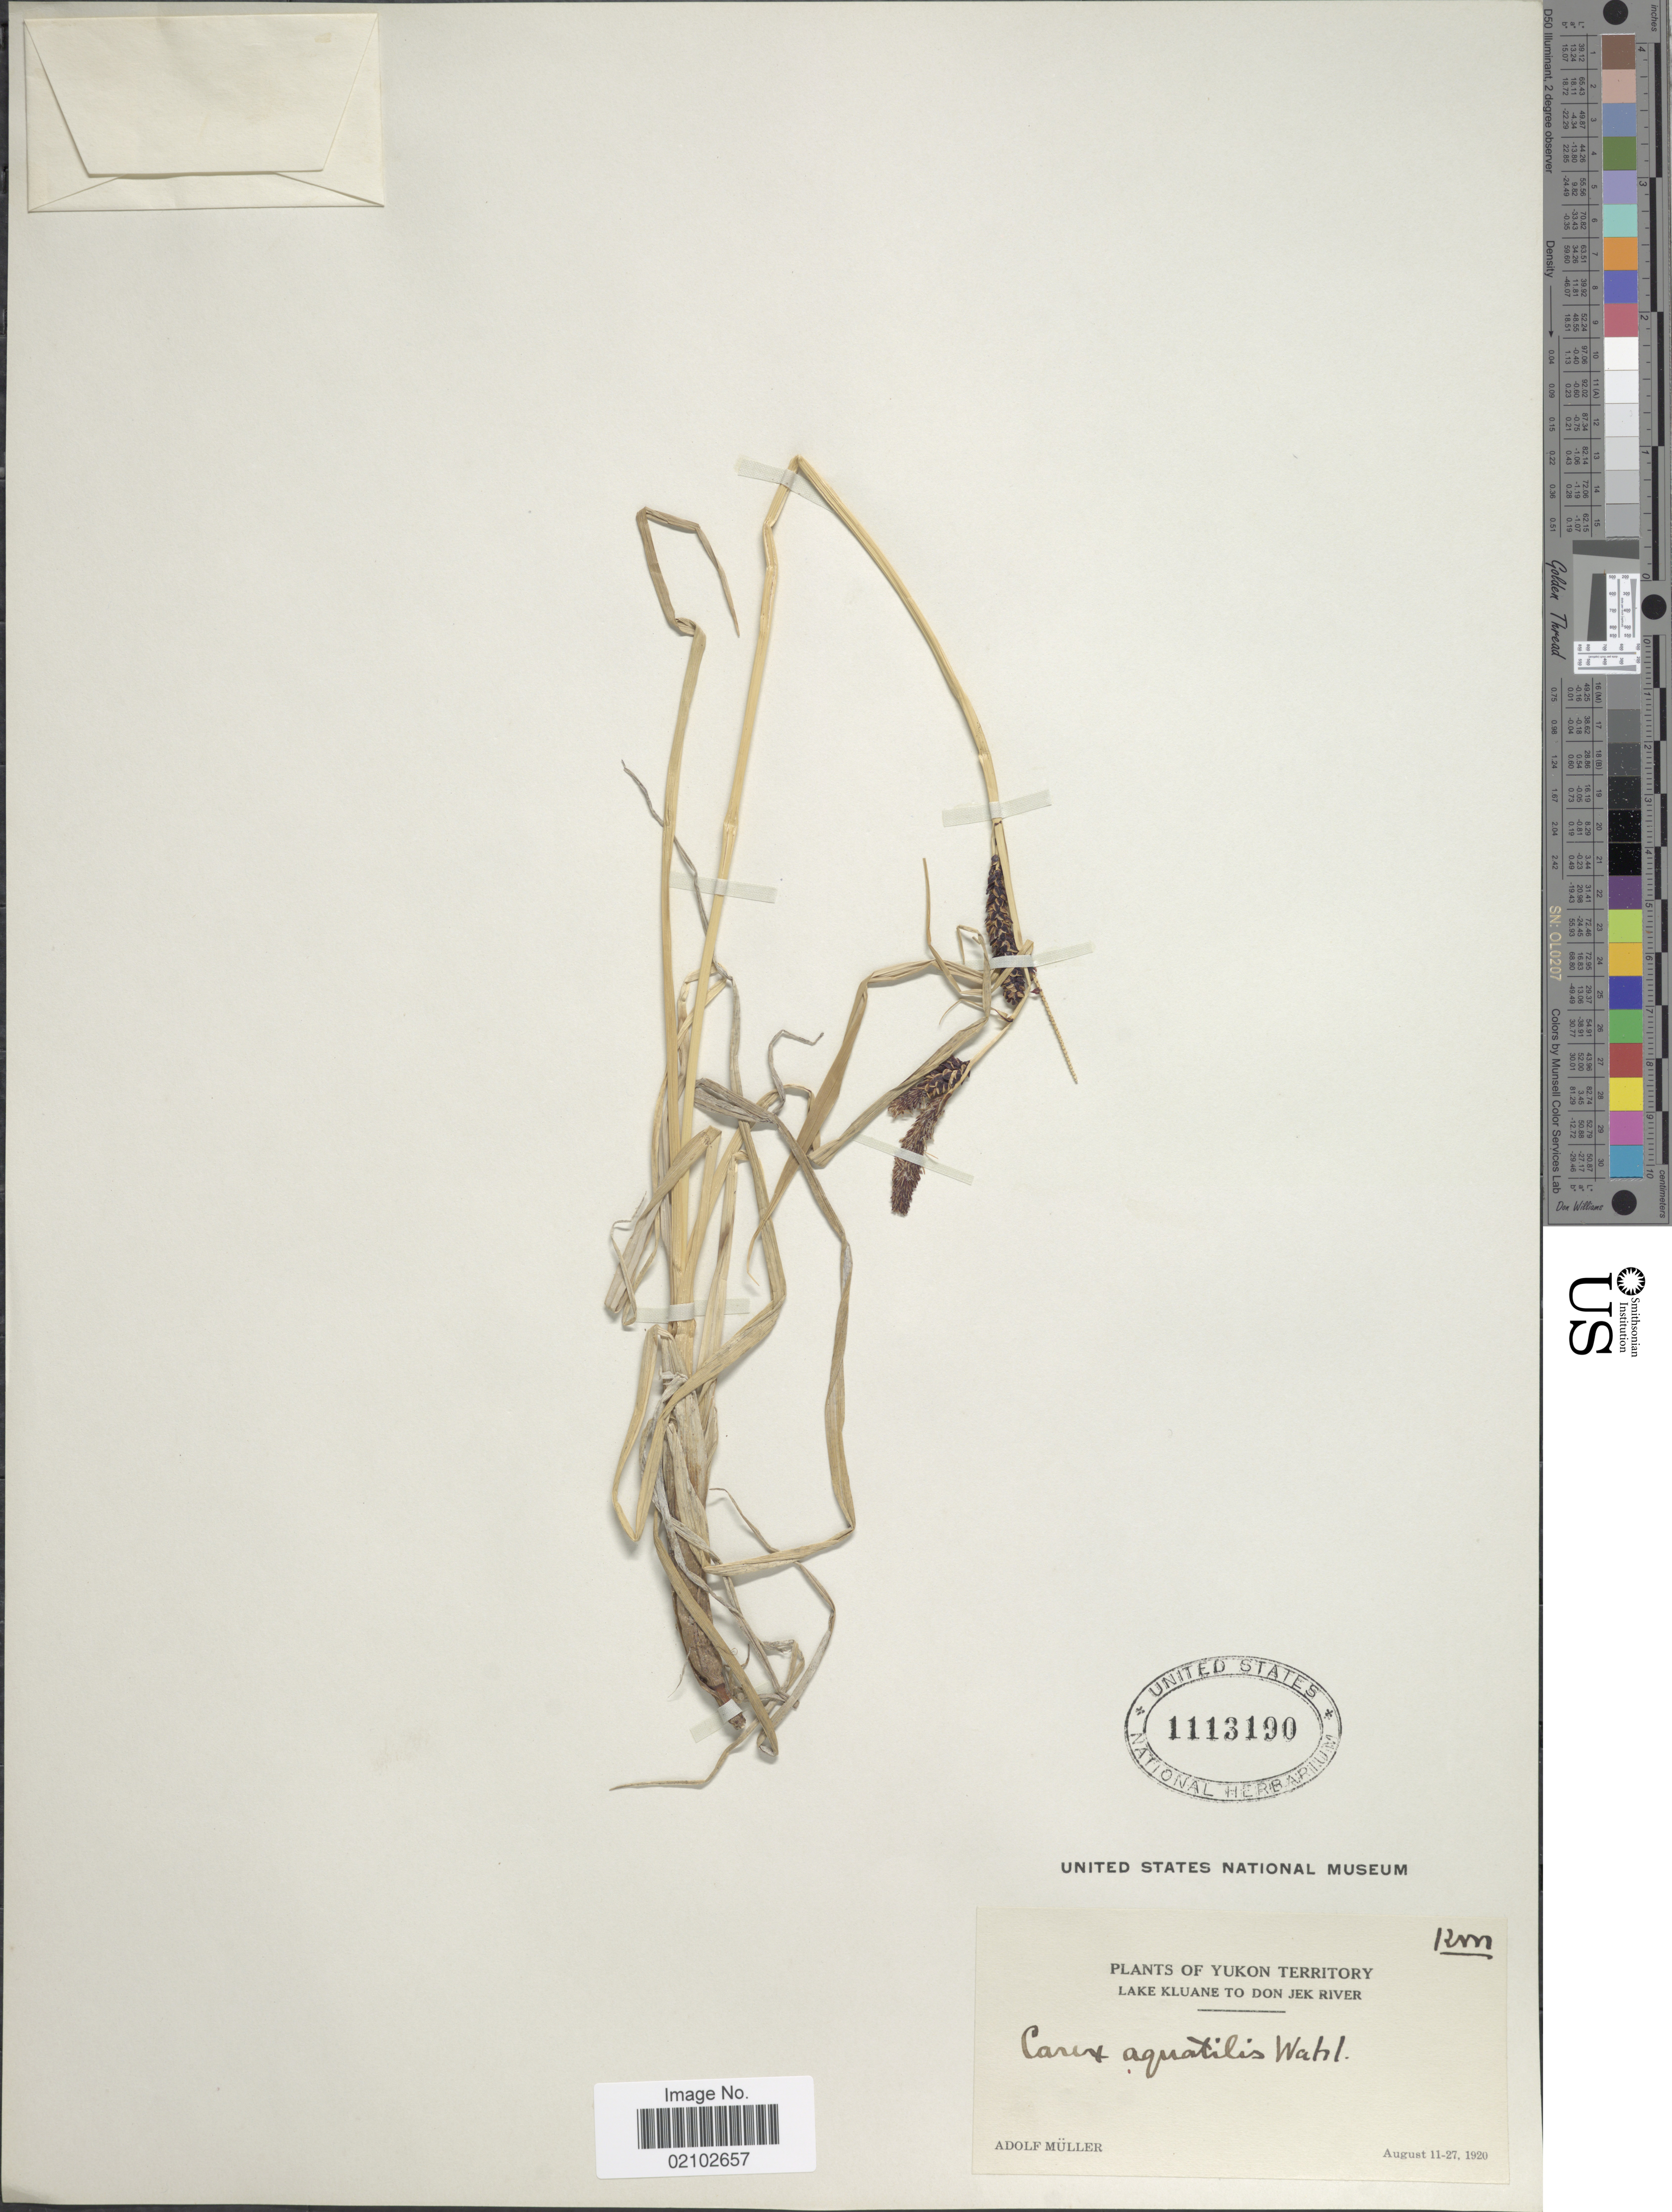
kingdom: Plantae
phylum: Tracheophyta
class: Liliopsida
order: Poales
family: Cyperaceae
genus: Carex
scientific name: Carex aquatilis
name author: Wahlenb.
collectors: A. Muller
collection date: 1920-08-11/1920-08-27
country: Canada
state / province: Yukon Territory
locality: Lake Kluane to Don Jek River.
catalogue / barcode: US 1113190